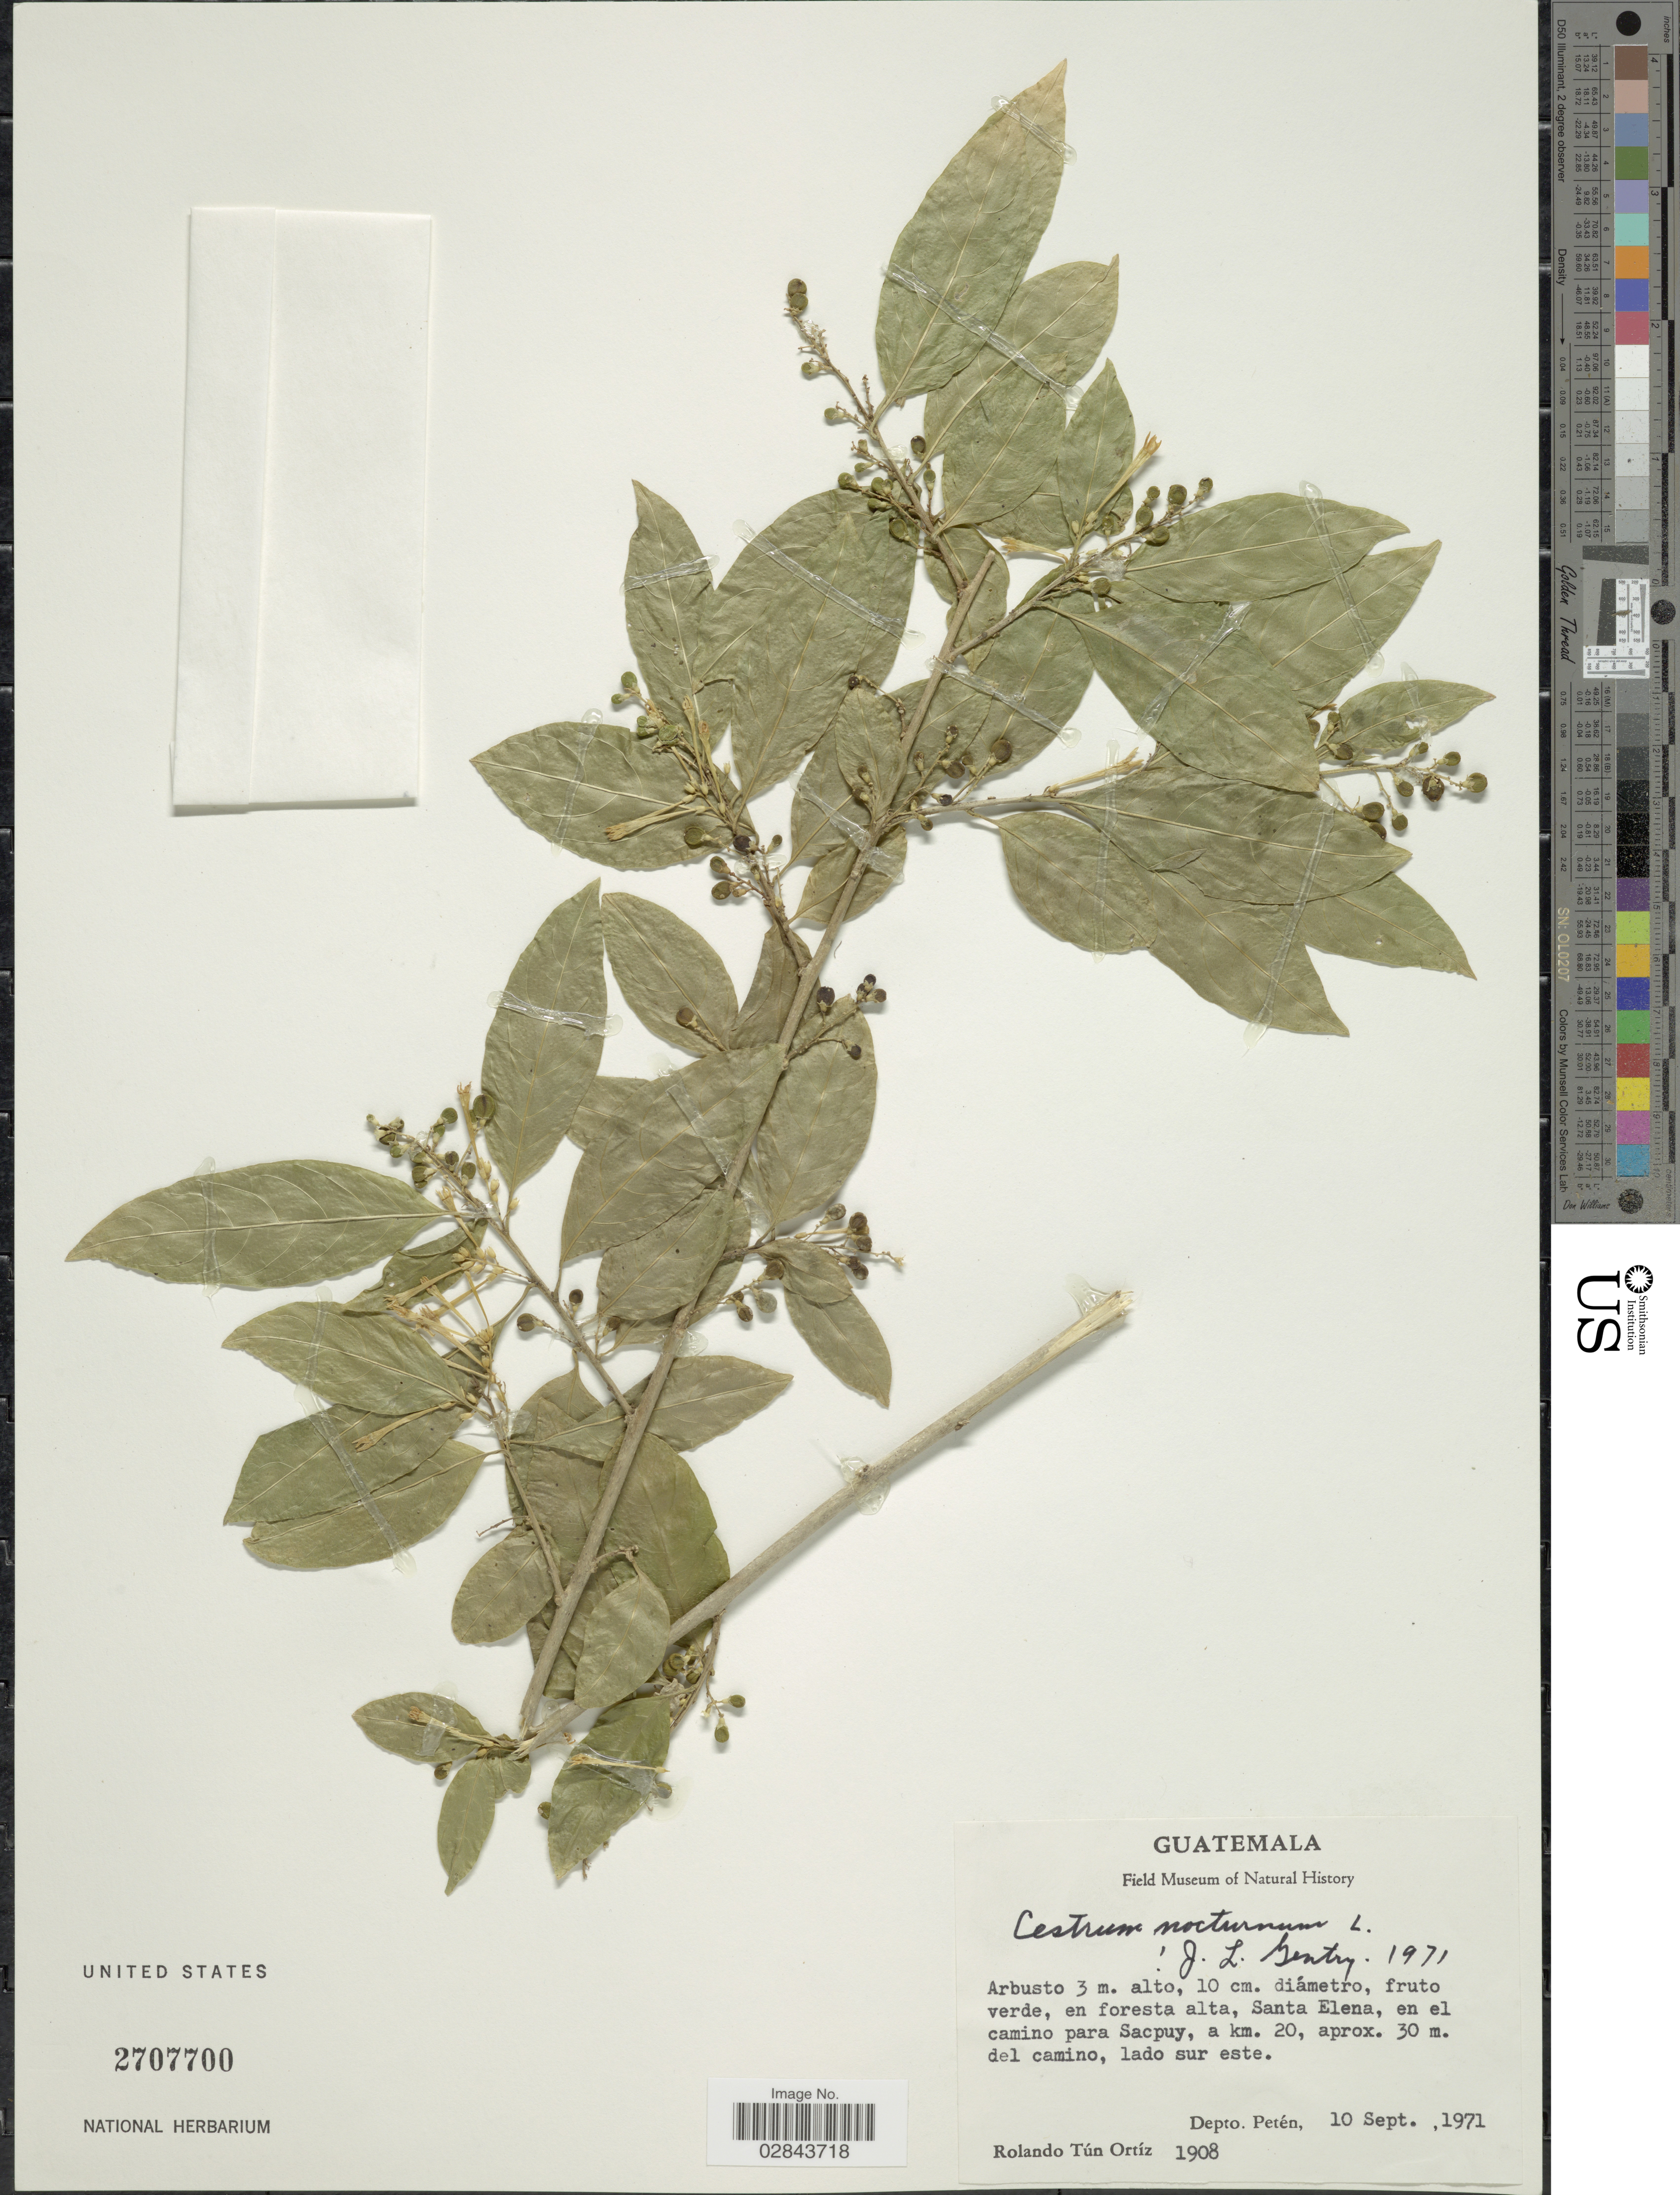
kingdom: Plantae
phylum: Tracheophyta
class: Magnoliopsida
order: Solanales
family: Solanaceae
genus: Cestrum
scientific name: Cestrum nocturnum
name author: L.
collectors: R. Tún Ortíz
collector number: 1908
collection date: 1971-09-10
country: Guatemala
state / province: El Petén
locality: Santa Elena, en el camino para Sacpuy, a km. 20, aprox. 30 m. del camino, lado sur este.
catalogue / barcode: US 2707700